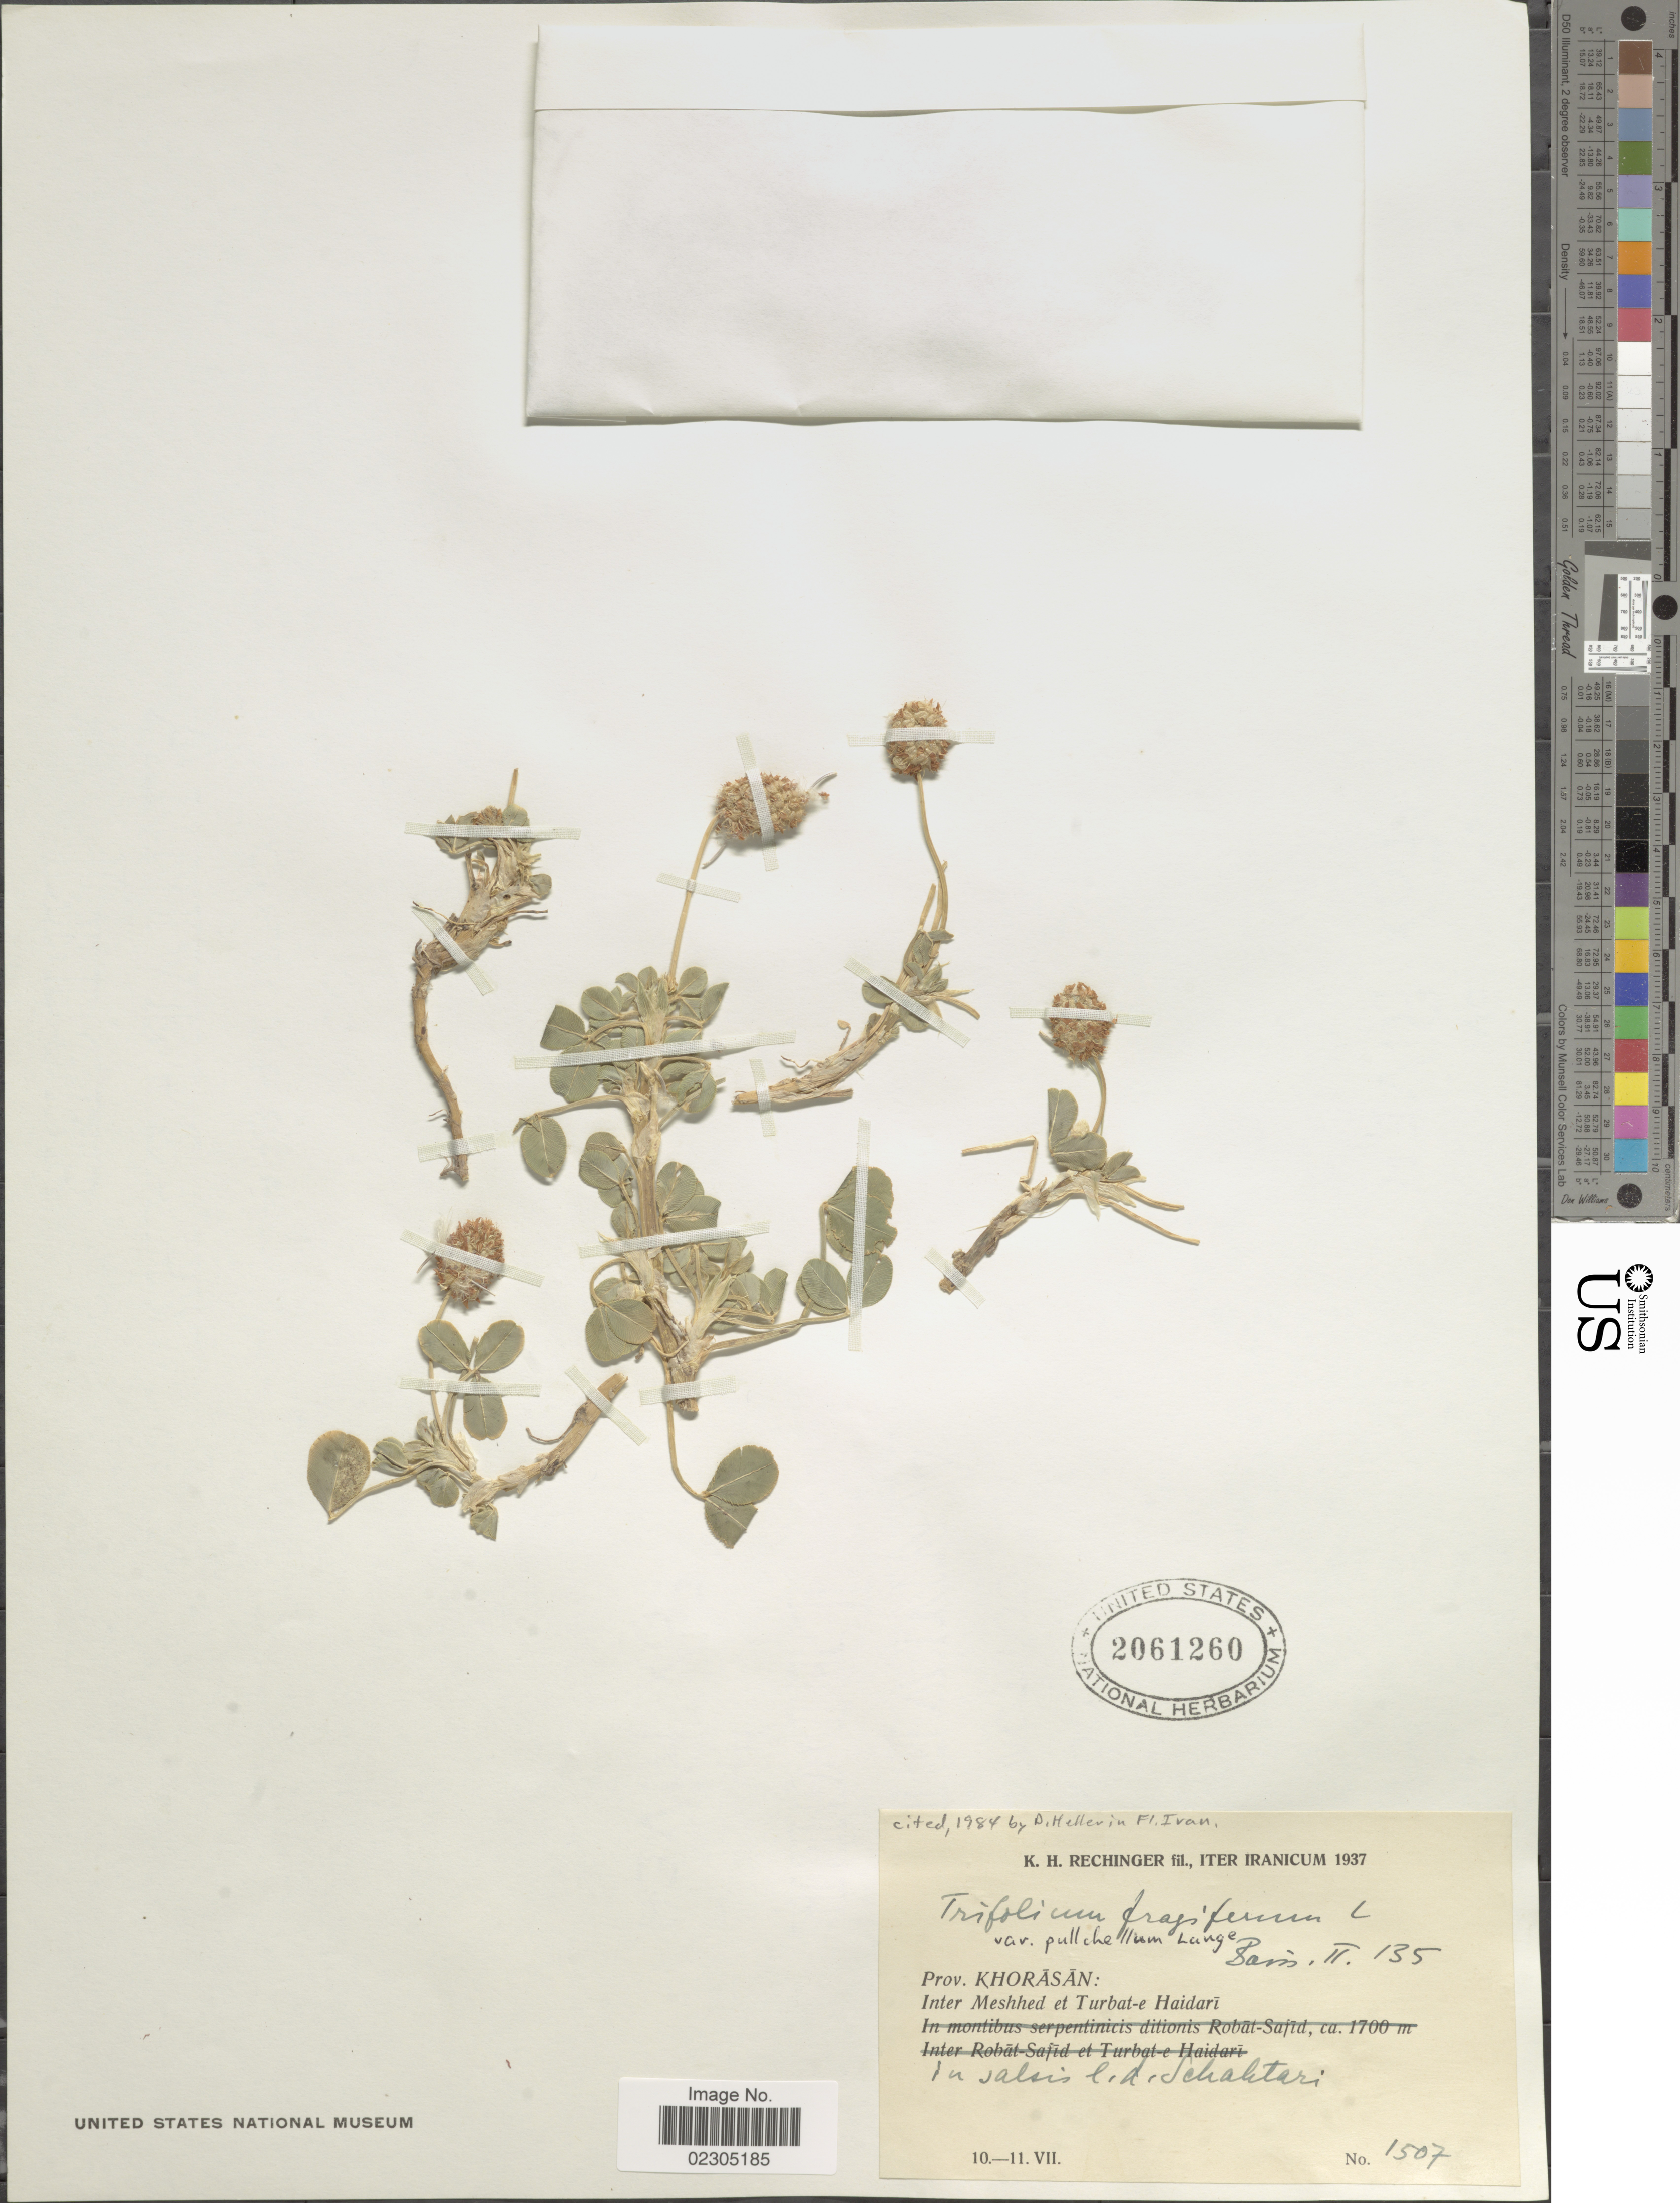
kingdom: Plantae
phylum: Tracheophyta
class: Magnoliopsida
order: Fabales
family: Fabaceae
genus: Trifolium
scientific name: Trifolium fragiferum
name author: L.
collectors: K. H. Rechinger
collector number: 1507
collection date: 1937-07-10/1937-07-11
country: Iran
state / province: Khorasan [obsolete]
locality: Iranicum. Inter Meshhed et Turbat-e Haidari.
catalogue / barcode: US 2061260